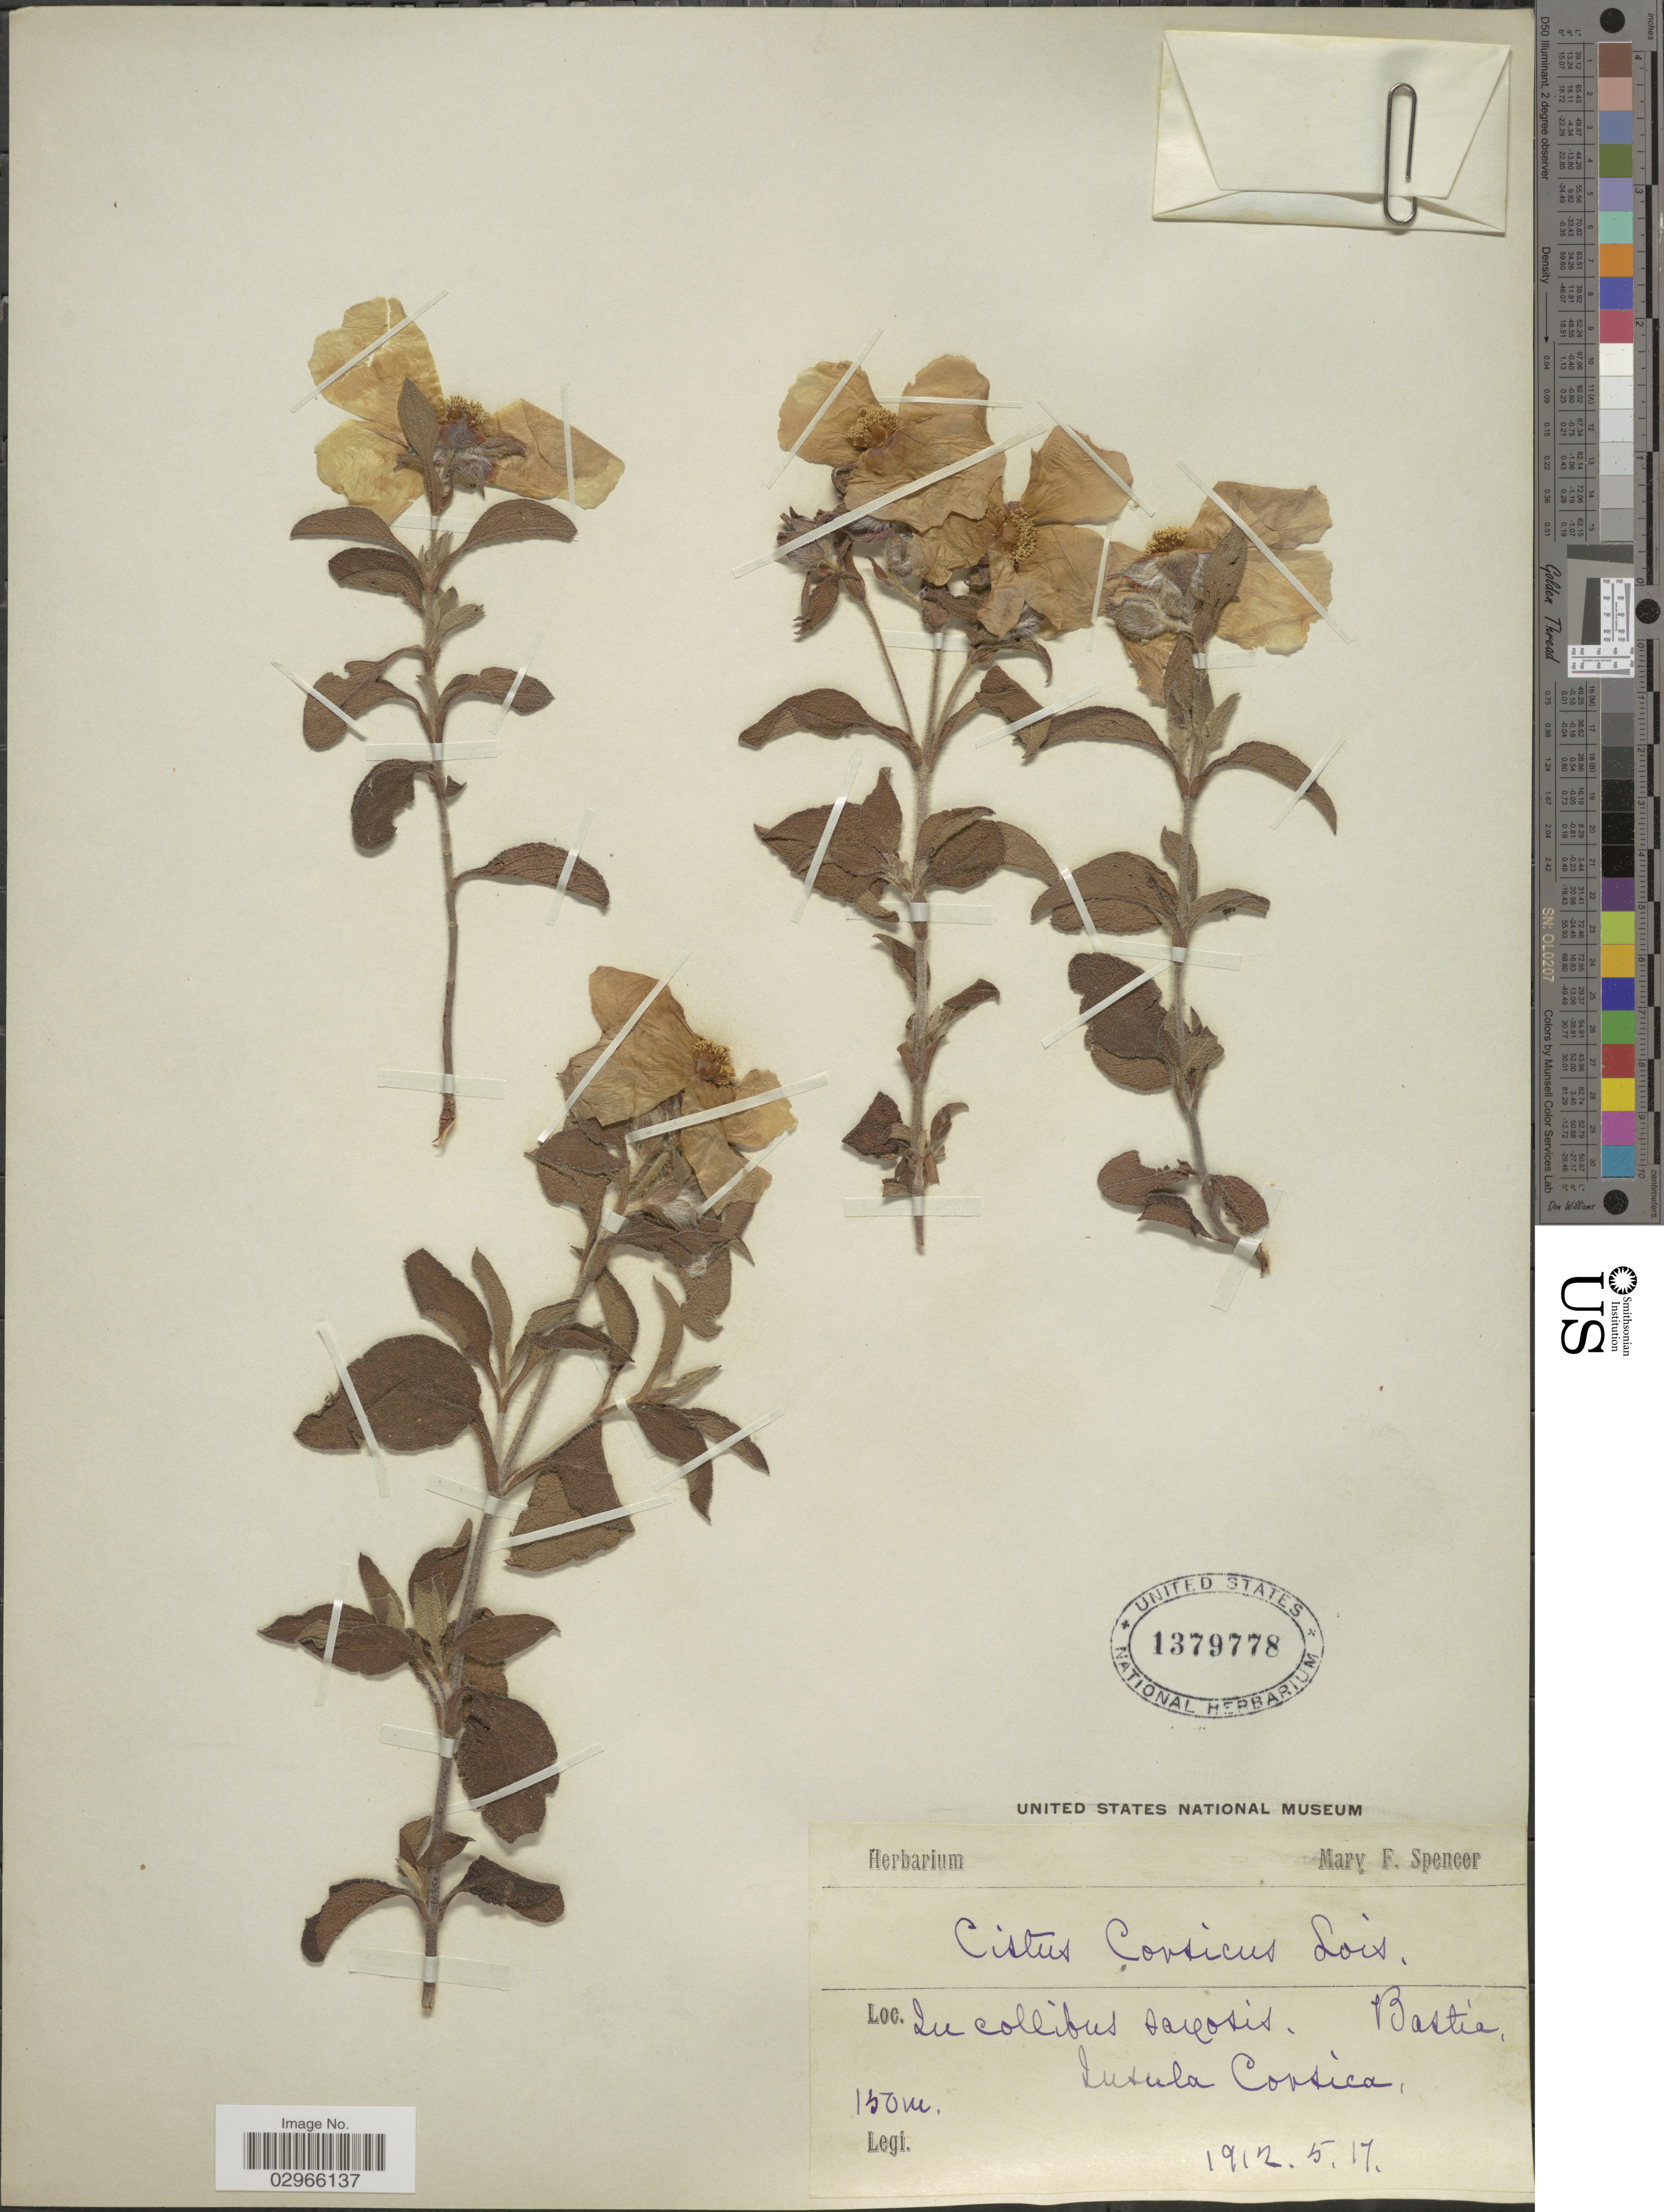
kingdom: Plantae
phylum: Tracheophyta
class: Magnoliopsida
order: Malvales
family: Cistaceae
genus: Cistus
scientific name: Cistus corsicus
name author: Loisel.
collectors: M. Spencer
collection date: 1912-05-17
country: France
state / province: Corsica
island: Corse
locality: In collibus saxosis Bastia, Insula Corsica.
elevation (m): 150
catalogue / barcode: US 1379778